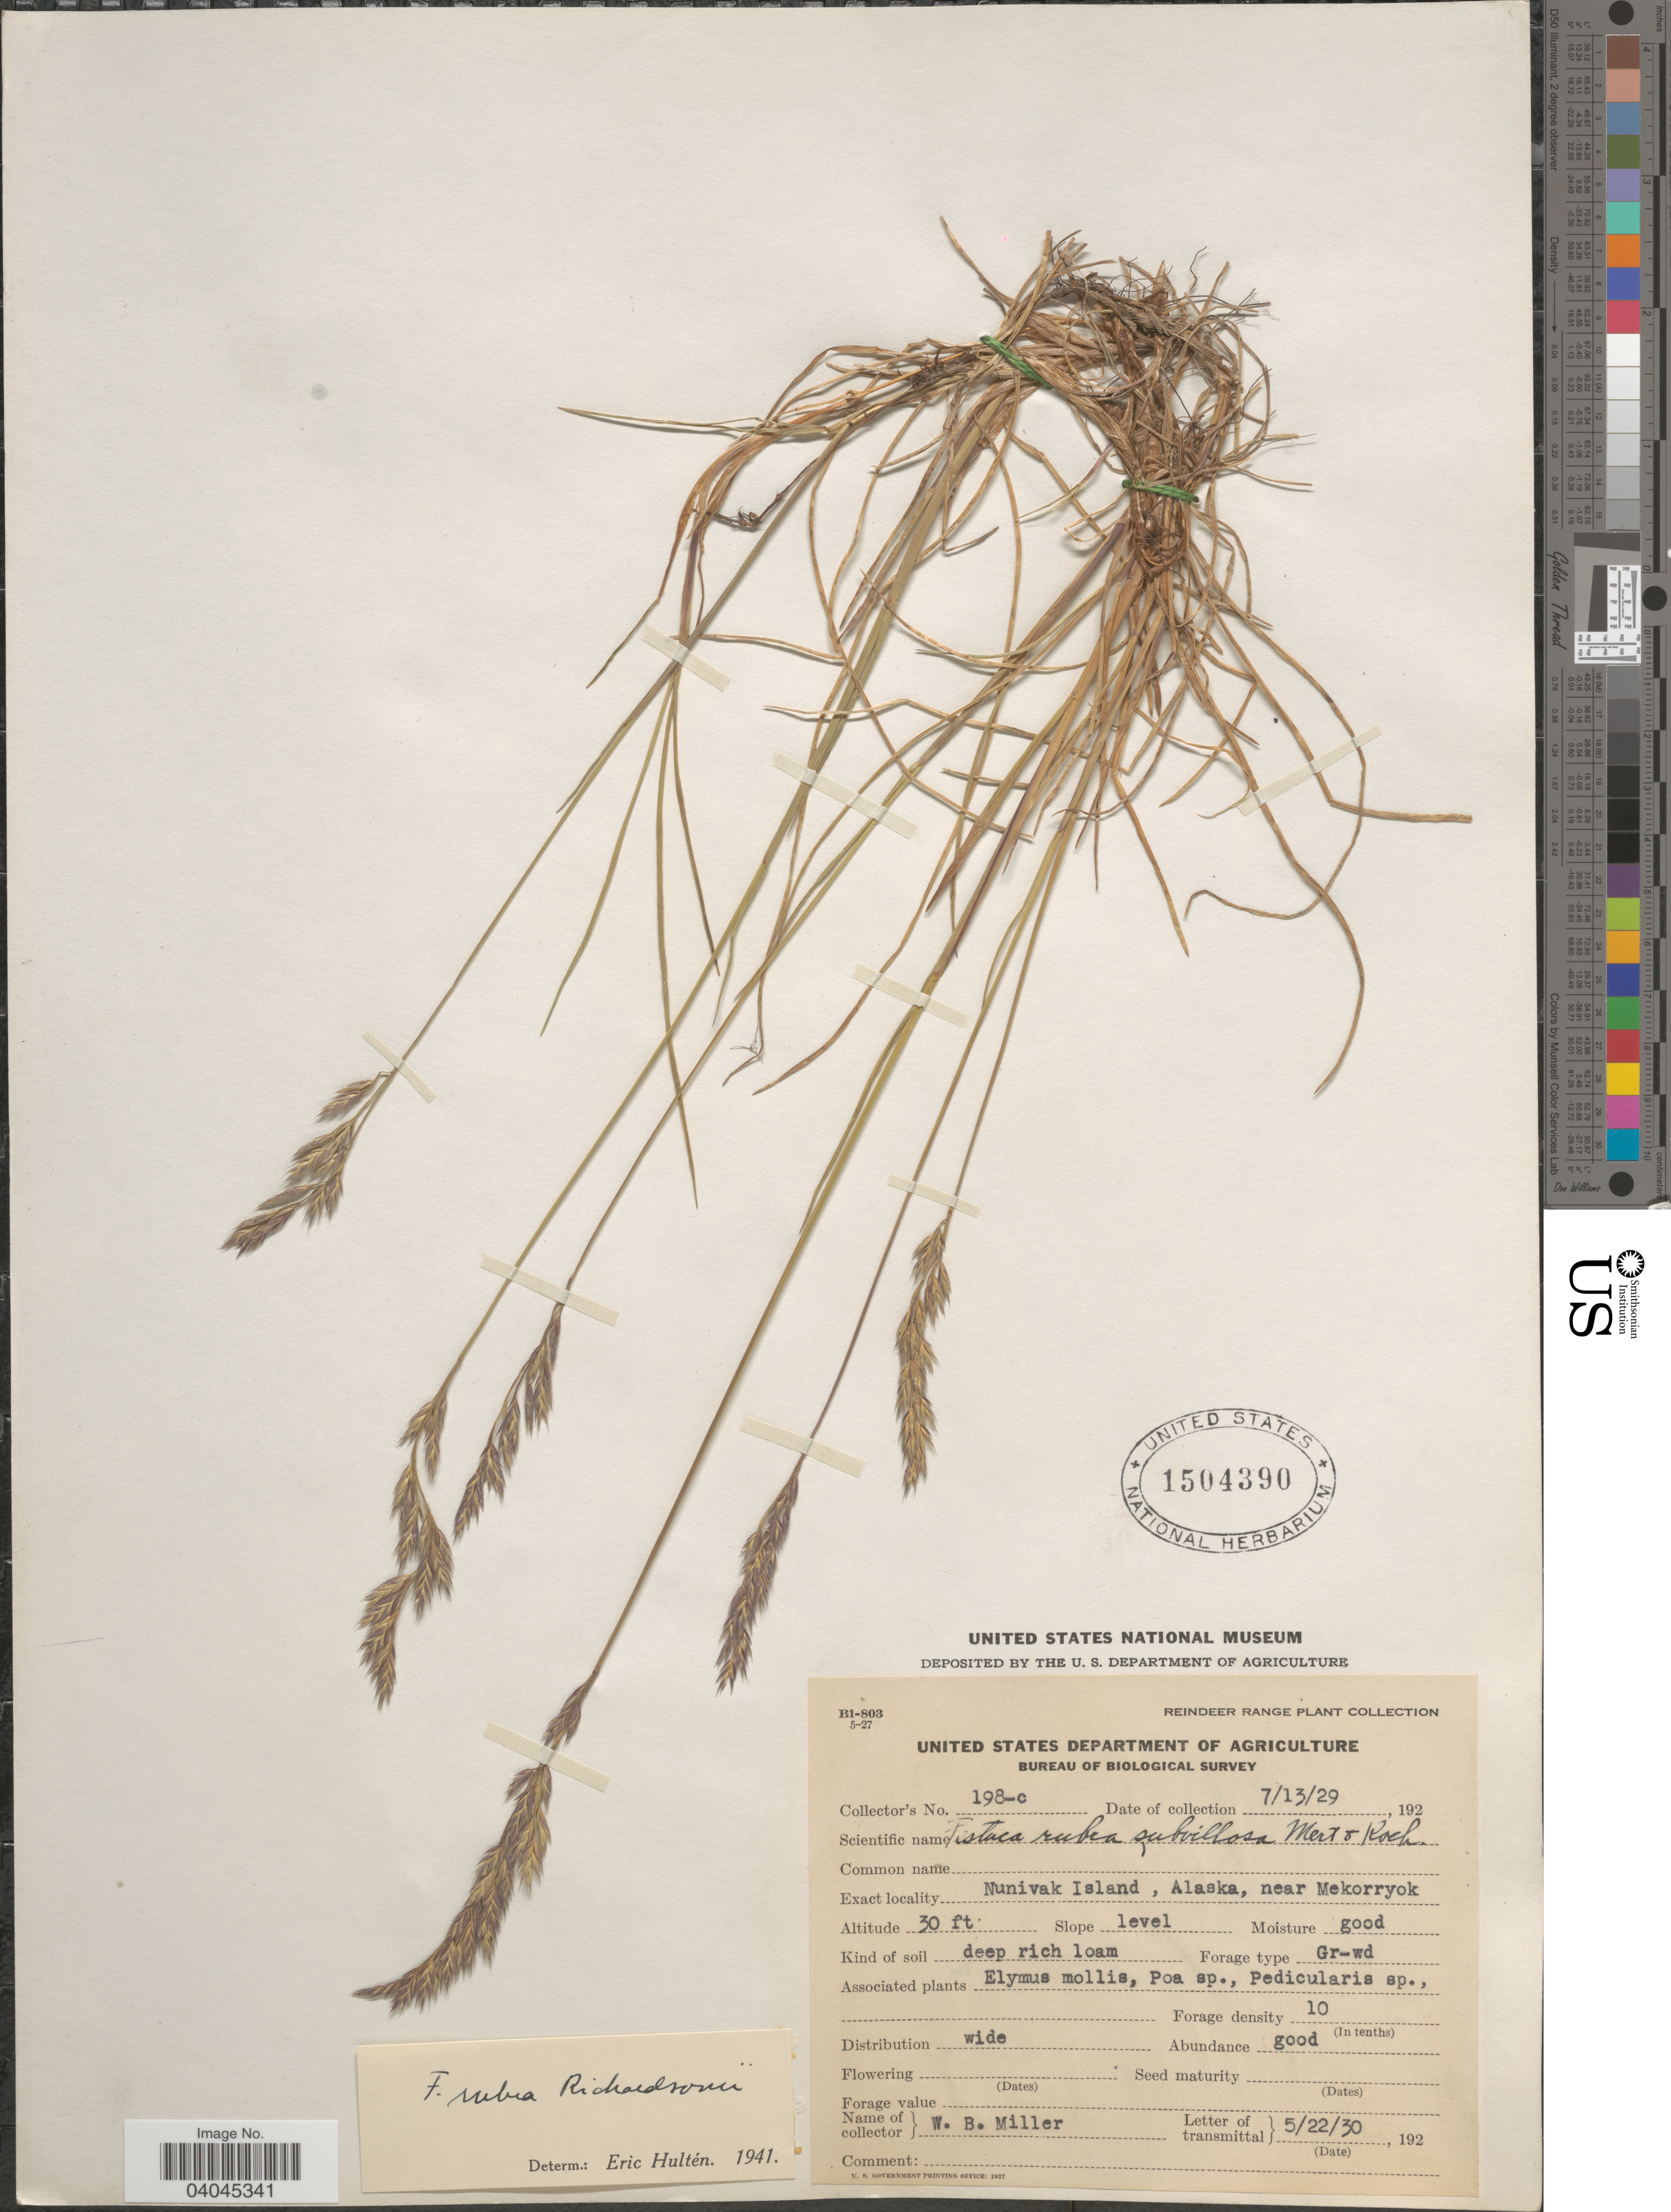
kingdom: Plantae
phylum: Tracheophyta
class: Liliopsida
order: Poales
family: Poaceae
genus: Festuca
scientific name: Festuca rubra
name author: L.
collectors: W. Miller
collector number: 198-c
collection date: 1929-07-13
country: United States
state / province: Alaska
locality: Nunivak Island, near Mekorryok.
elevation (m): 9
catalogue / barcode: US 1504390